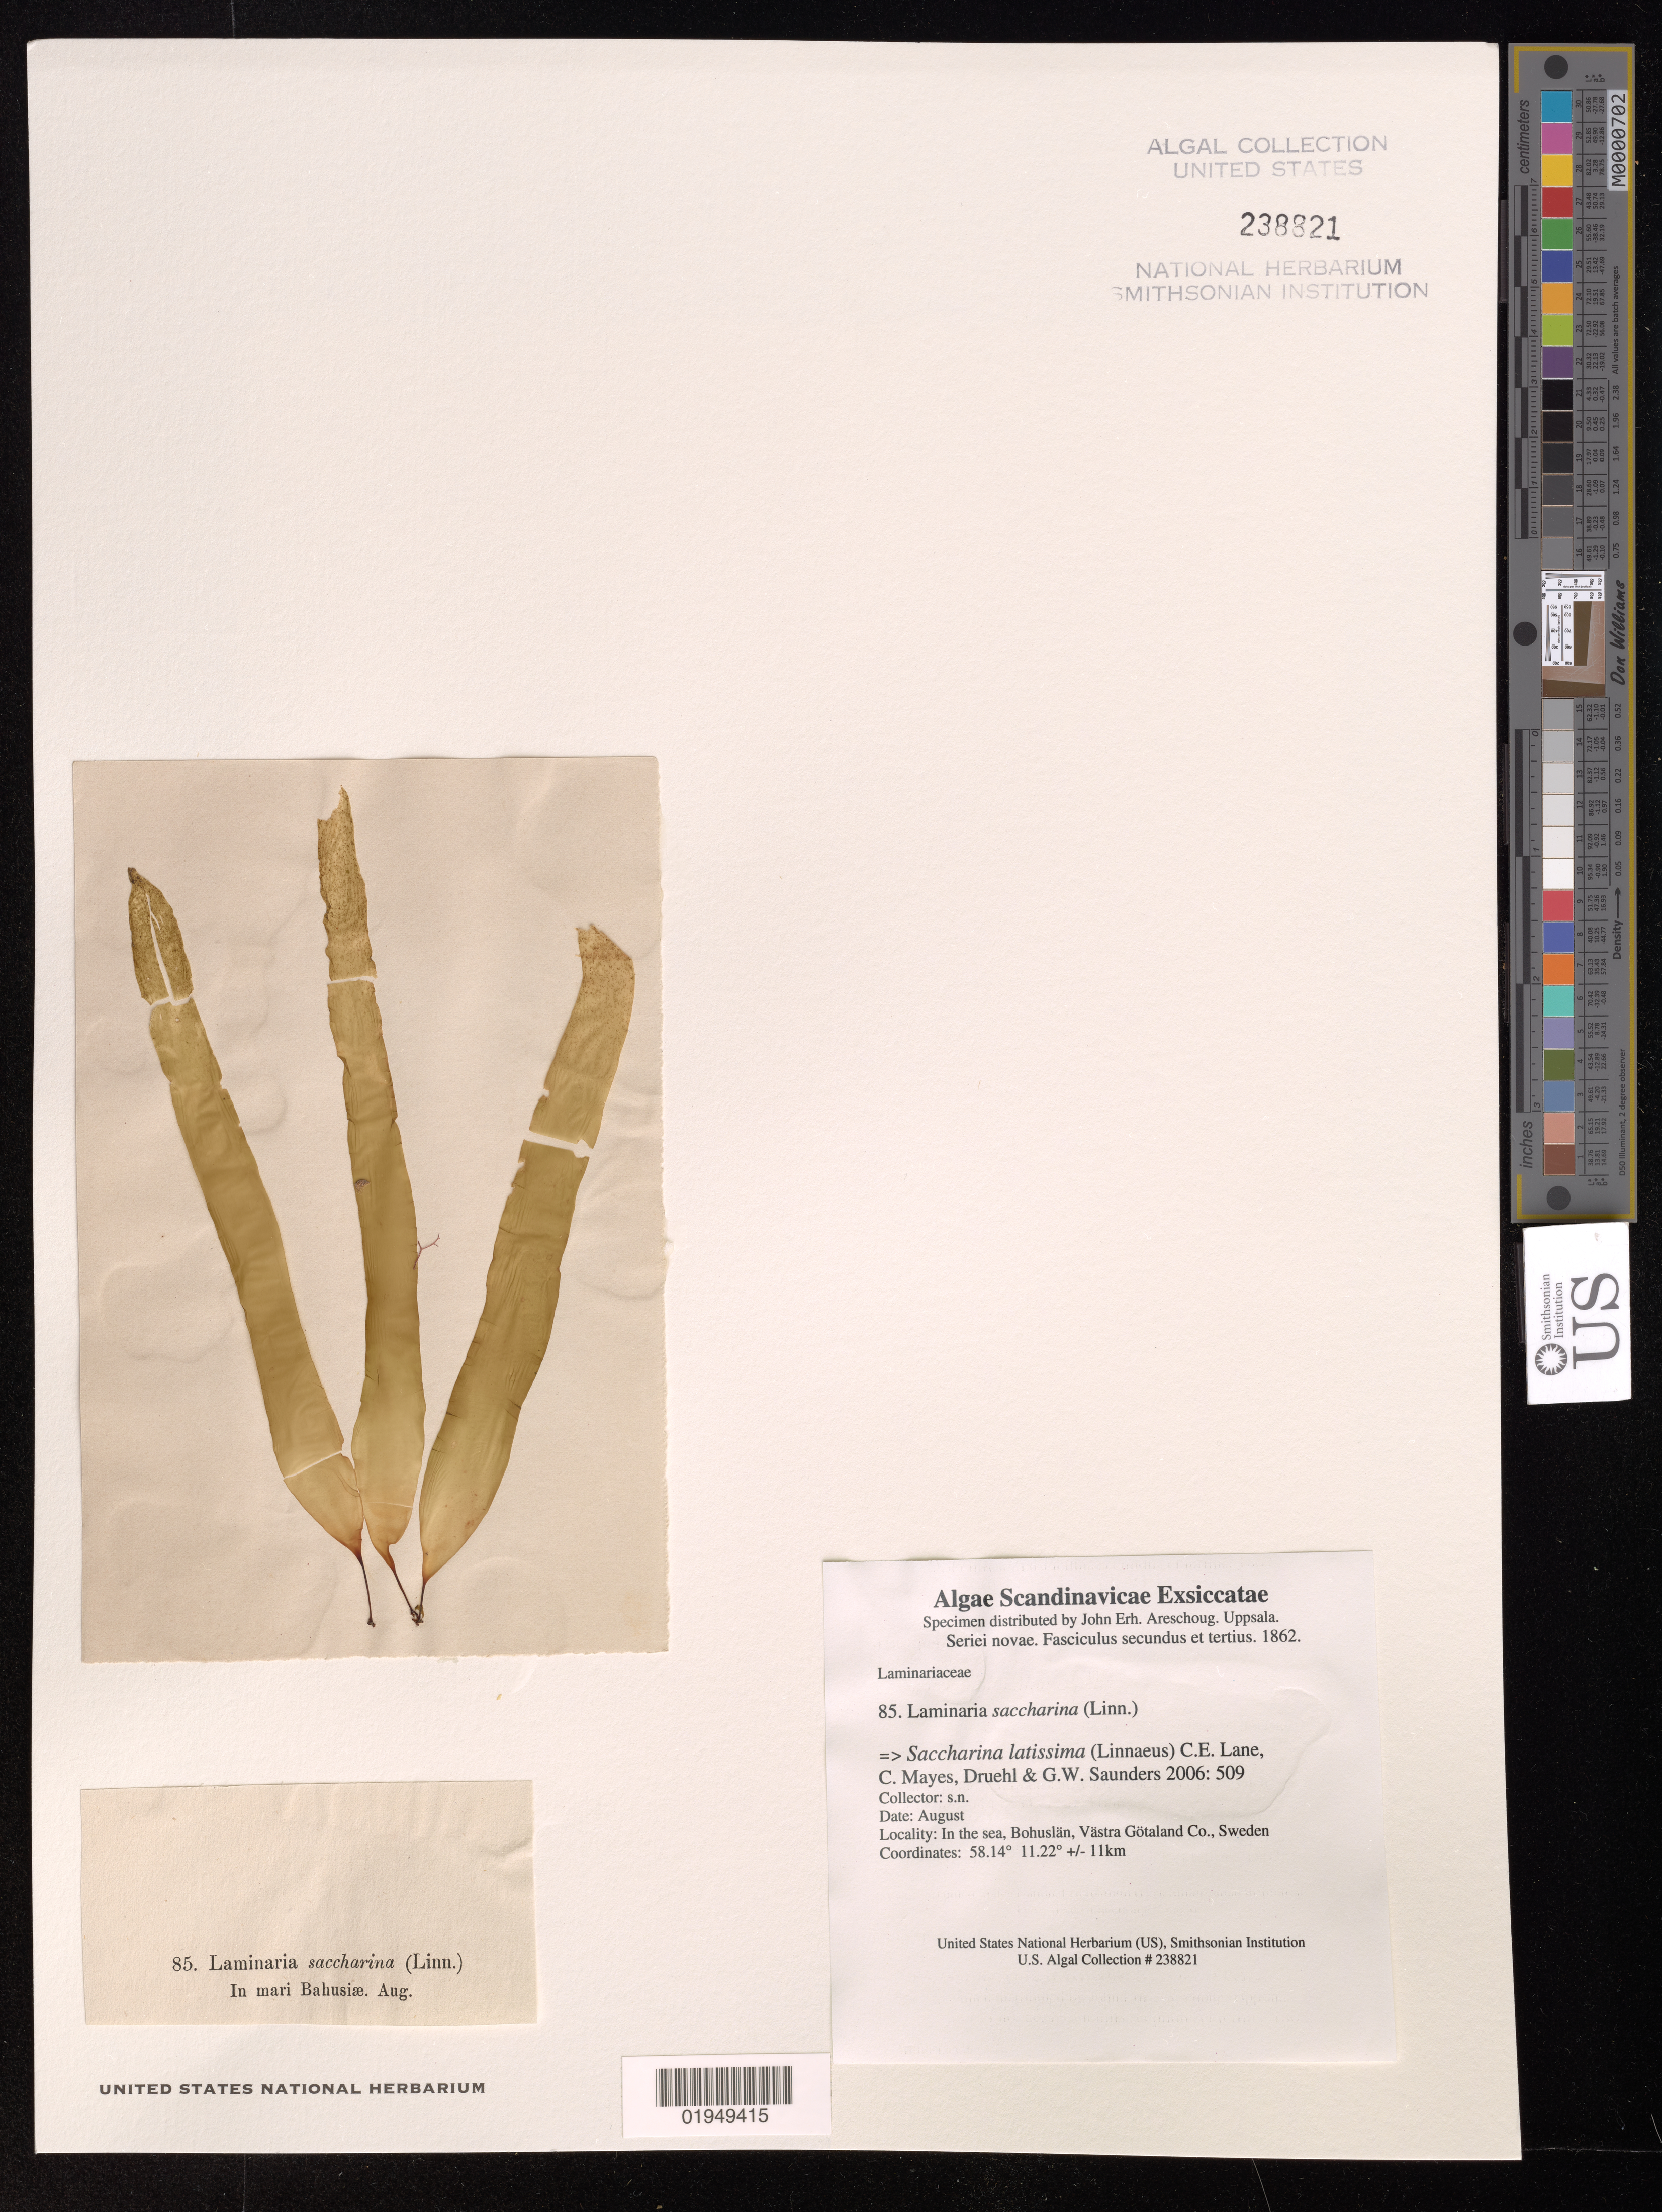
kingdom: Chromista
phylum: Ochrophyta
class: Phaeophyceae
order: Laminariales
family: Laminariaceae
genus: Saccharina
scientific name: Saccharina latissima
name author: C.E. Lane et al.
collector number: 85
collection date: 1862-08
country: Sweden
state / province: Västra Götaland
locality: In the sea, Bohuslan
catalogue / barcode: US 238821